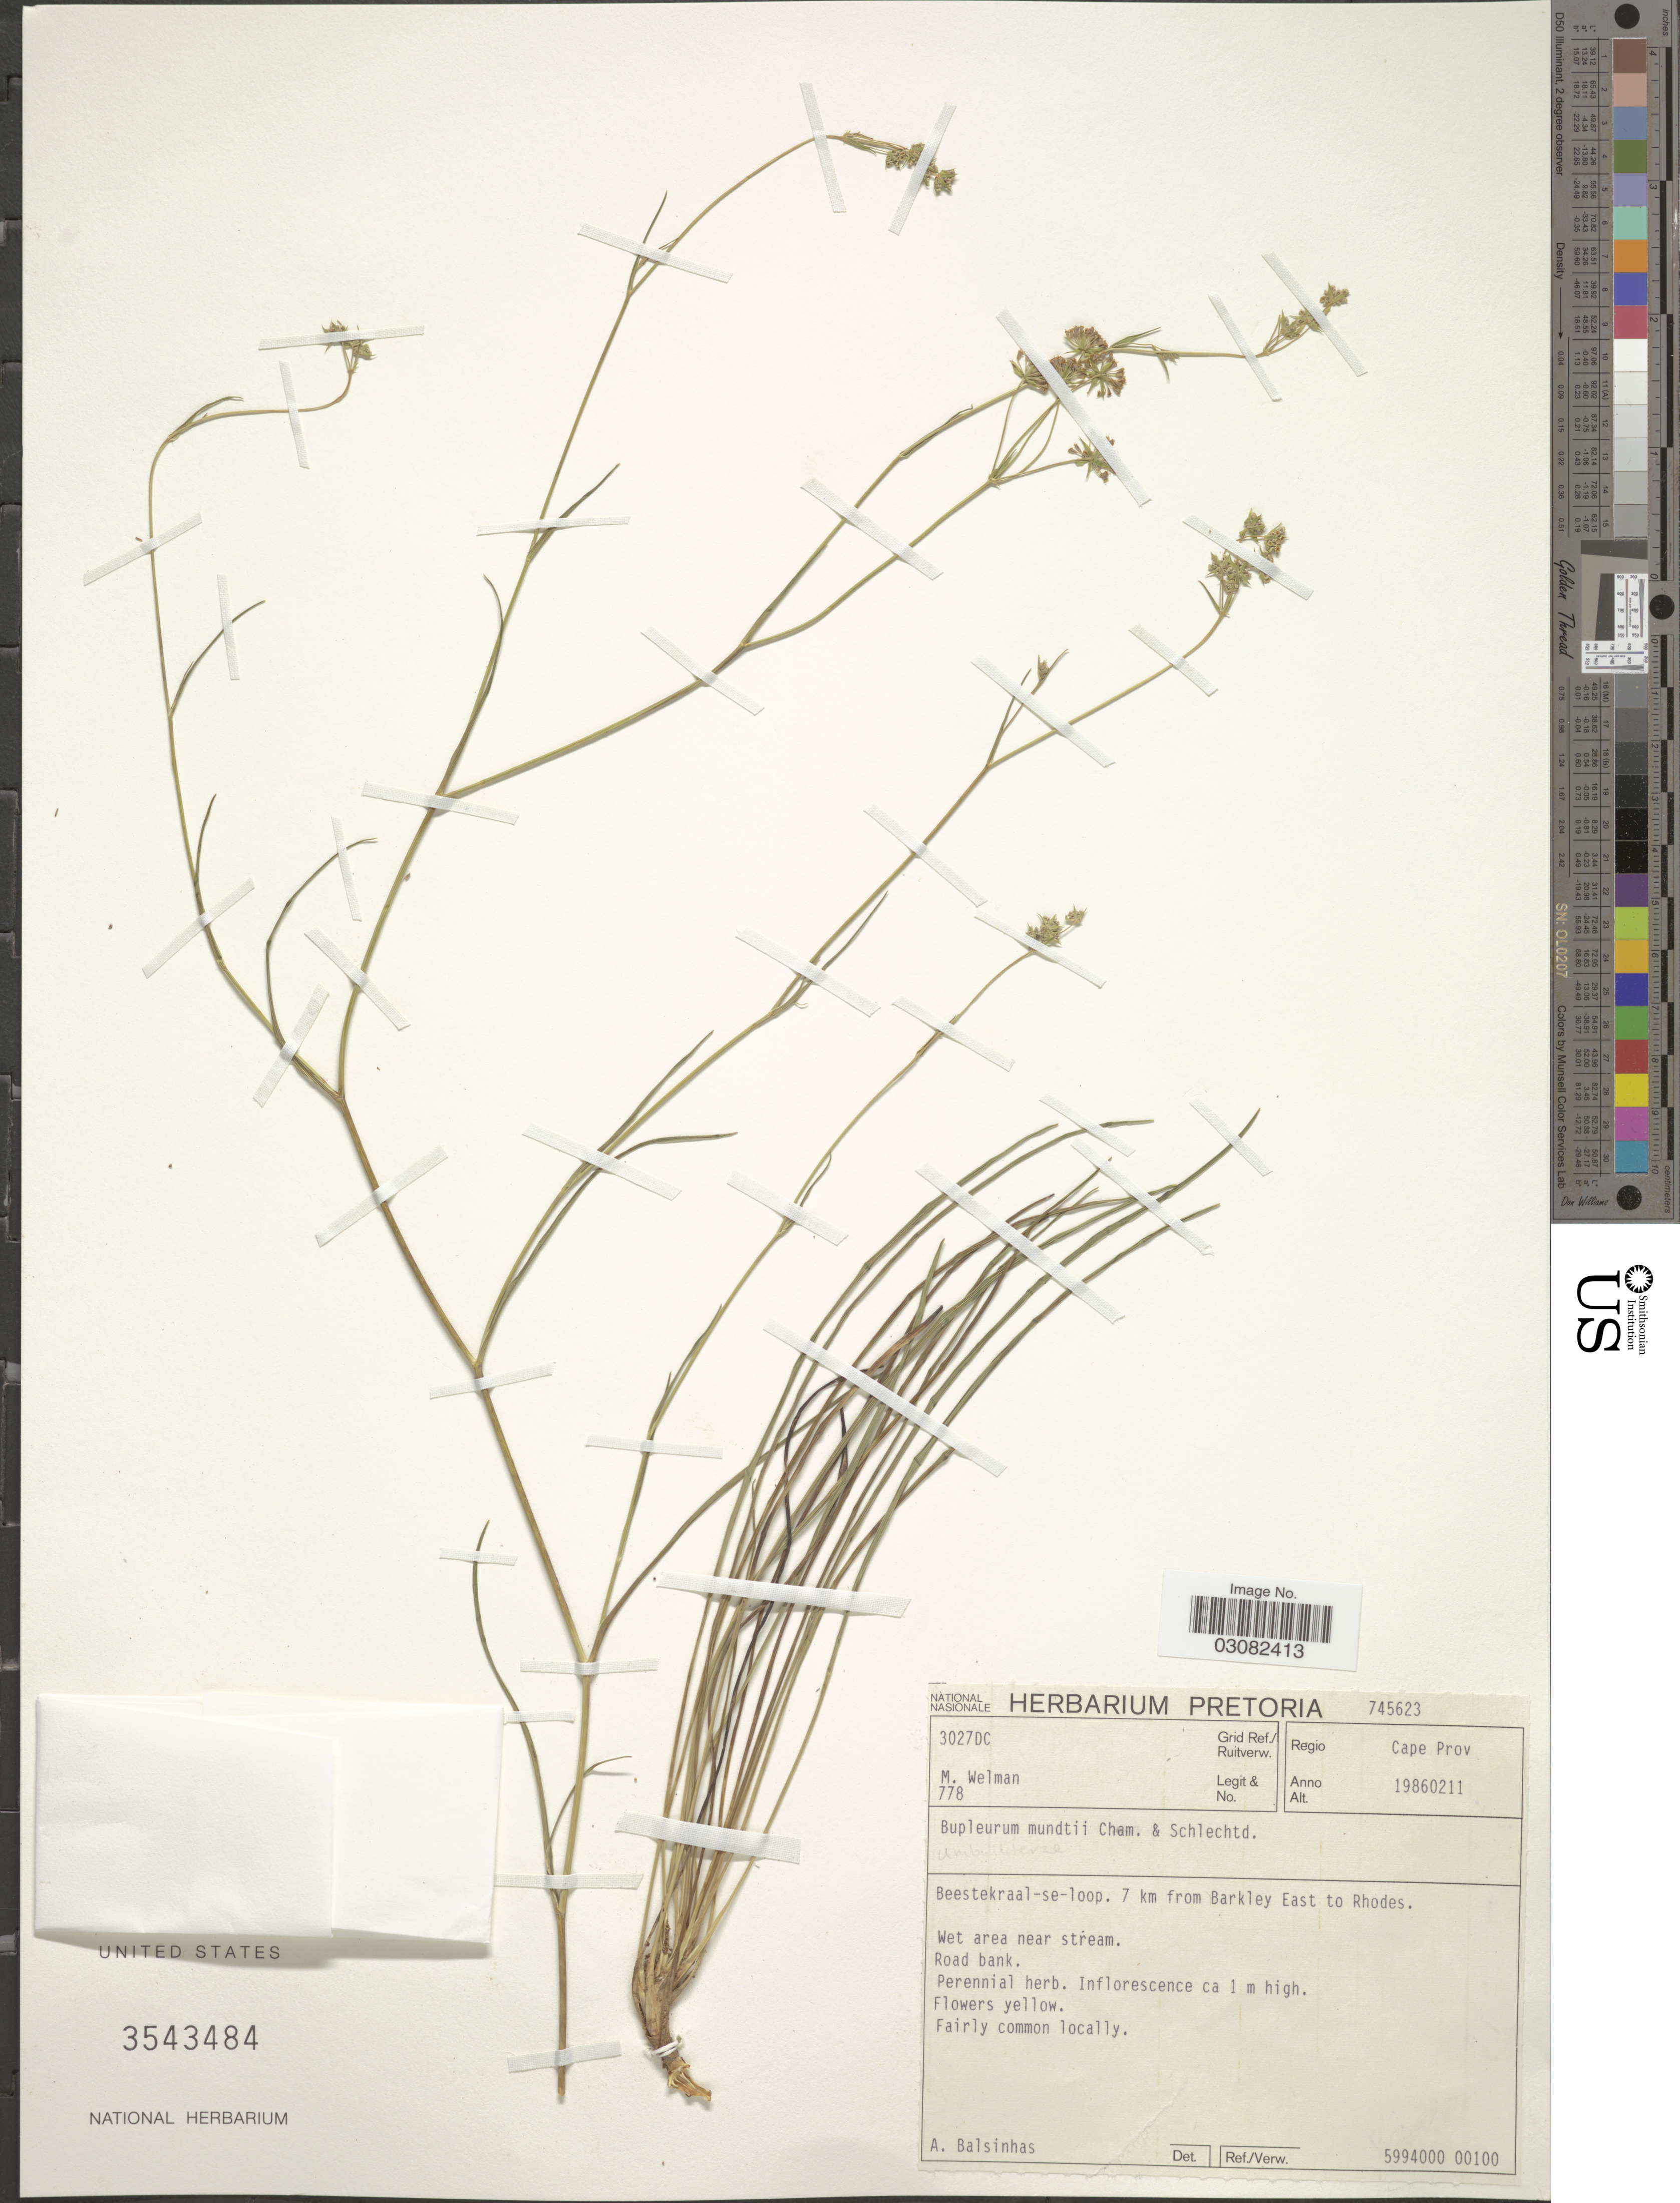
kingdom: Plantae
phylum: Tracheophyta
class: Magnoliopsida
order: Apiales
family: Apiaceae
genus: Bupleurum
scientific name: Bupleurum mundtii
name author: Cham. & Schltdl.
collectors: M. Welman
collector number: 778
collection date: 1986-02-11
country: South Africa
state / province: Eastern Cape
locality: Regio Cape Prov. Grid Ref./ Ruitverw. 3027 DC. Beestekraal-se-loop. 7 km from Barkley Easto to Rhodes.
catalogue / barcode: US 3543484